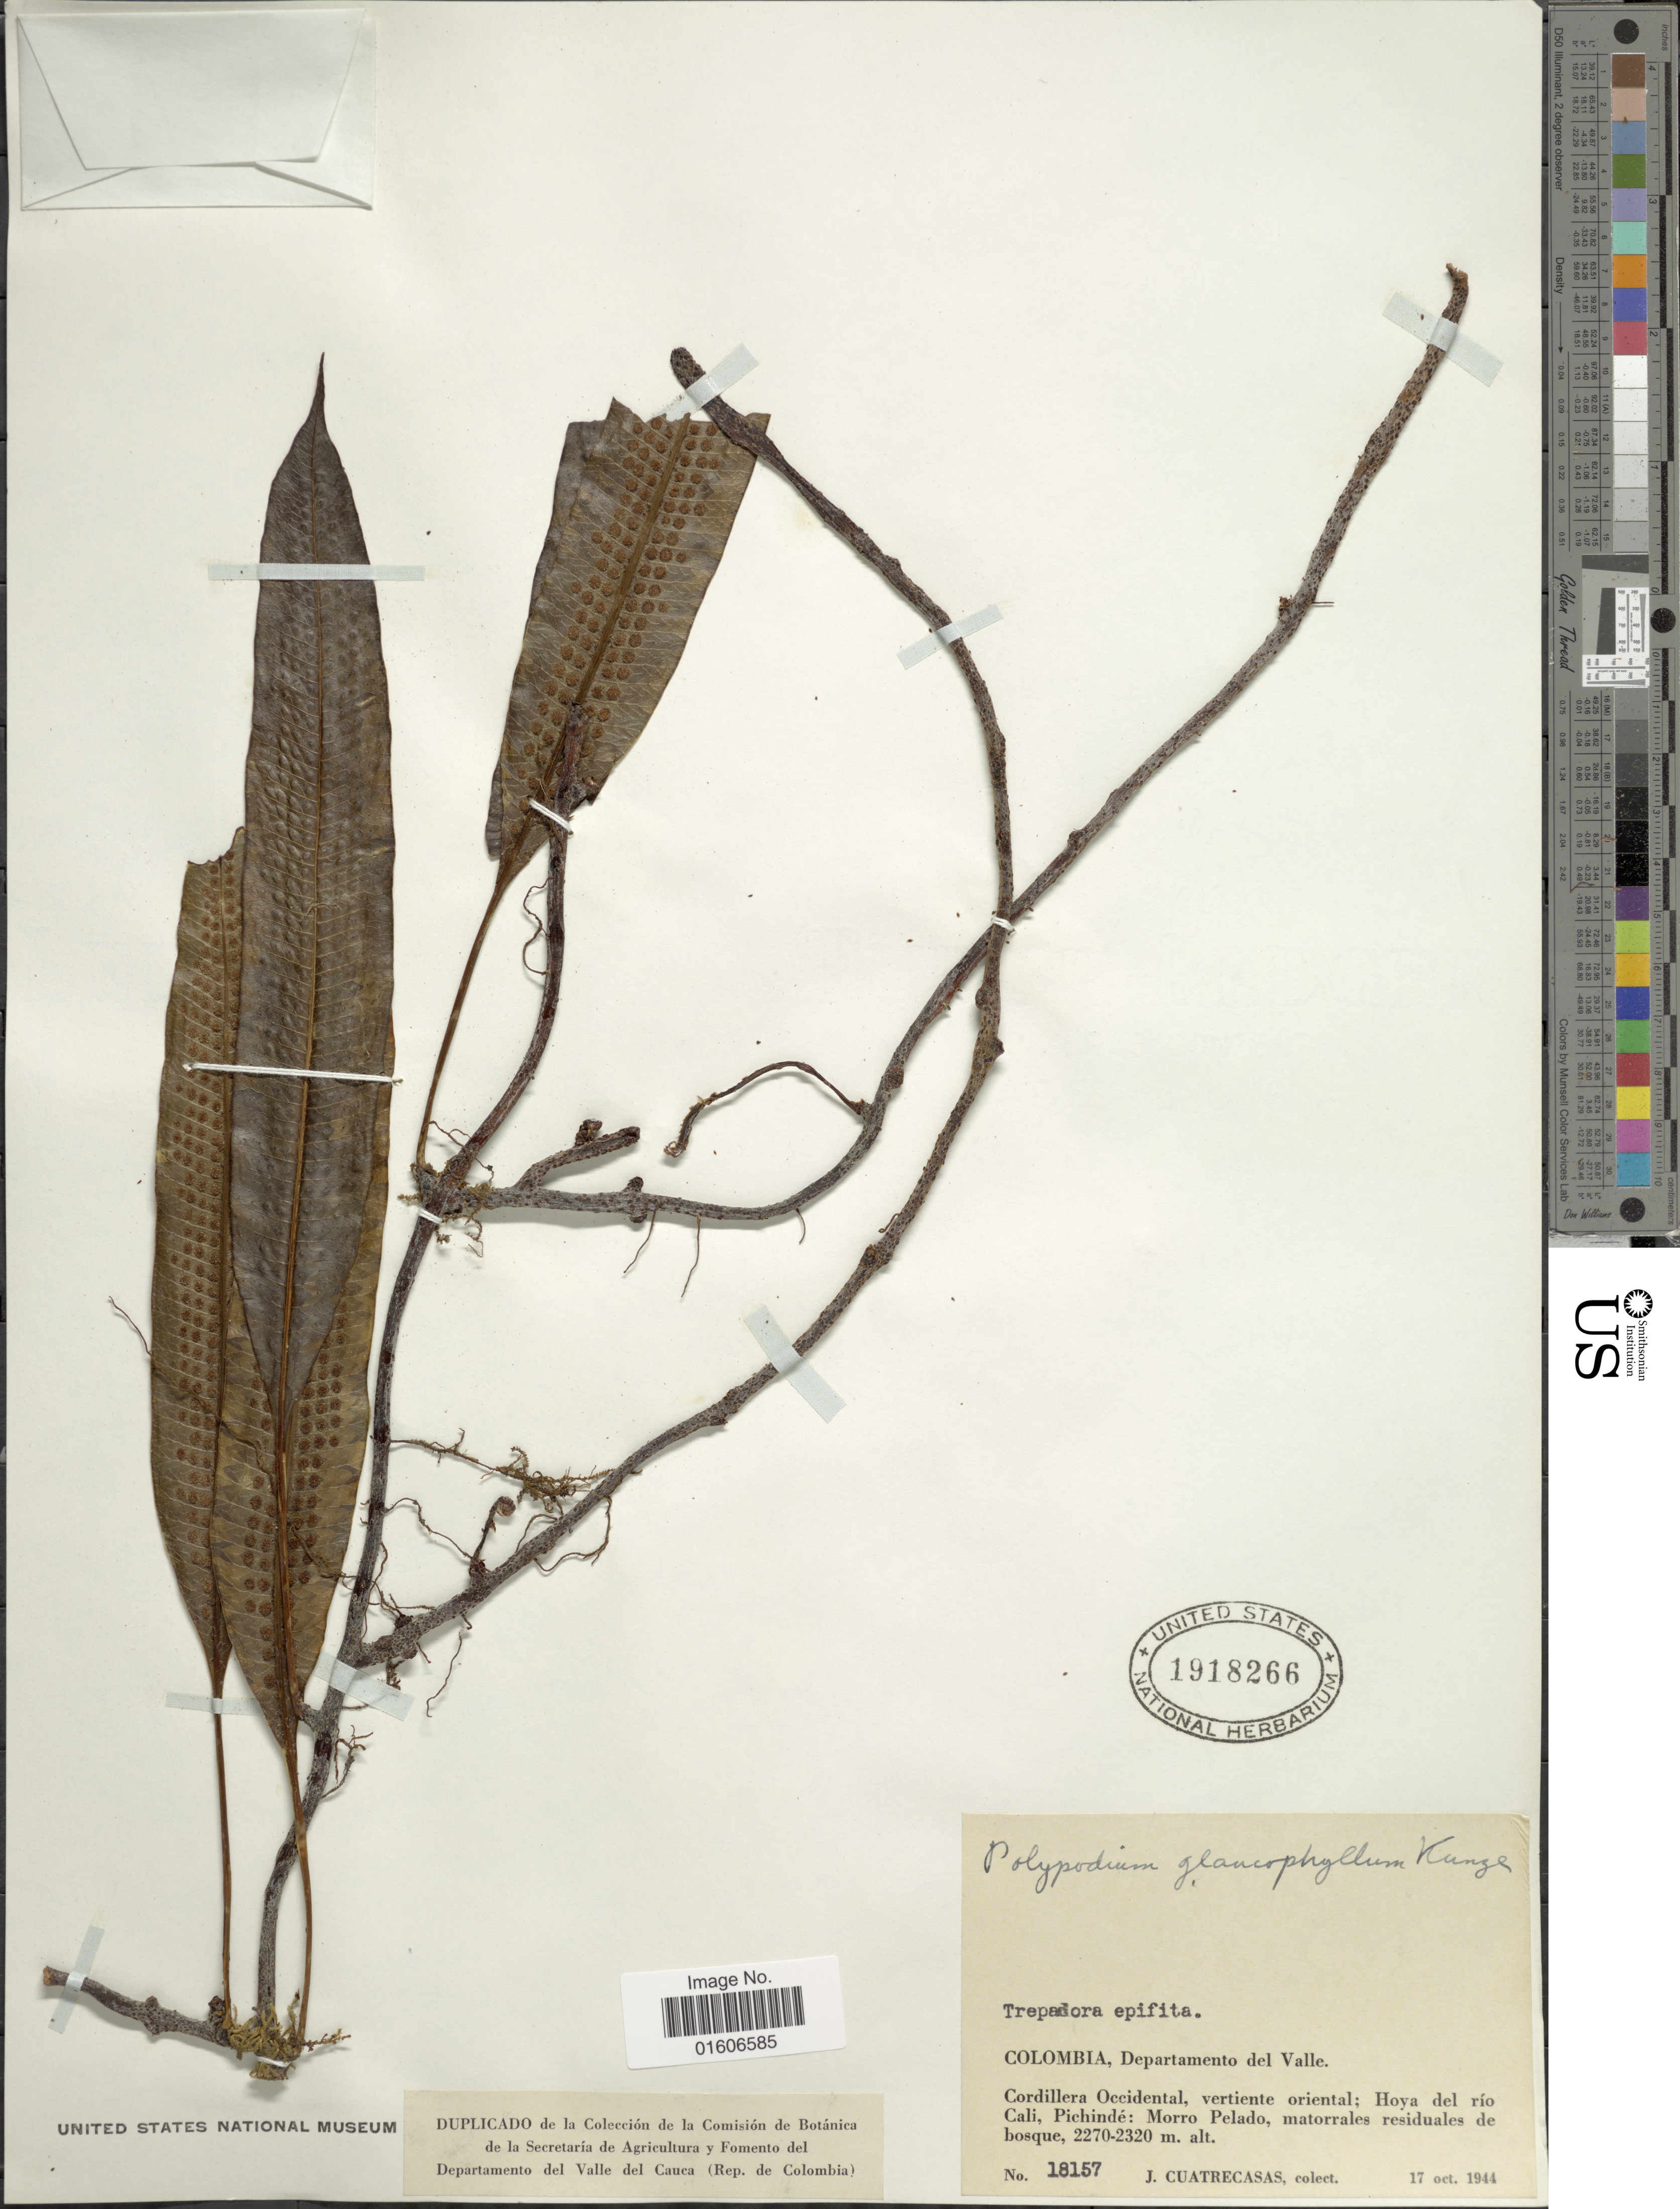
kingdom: Plantae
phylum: Tracheophyta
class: Polypodiopsida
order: Polypodiales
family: Polypodiaceae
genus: Serpocaulon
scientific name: Serpocaulon levigatum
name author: (Cav.) A.R. Sm.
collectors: J. Cuatrecasas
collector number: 18157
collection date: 1944-10-17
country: Colombia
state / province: Valle del Cauca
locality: Colombia, Departamento del Valle. Cordillera Occidental, vertiente oriental; Hoya del río Cali, Pichindé: Morro Pelado, matorrales residuales de bosque.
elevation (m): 2270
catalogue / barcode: US 1918266